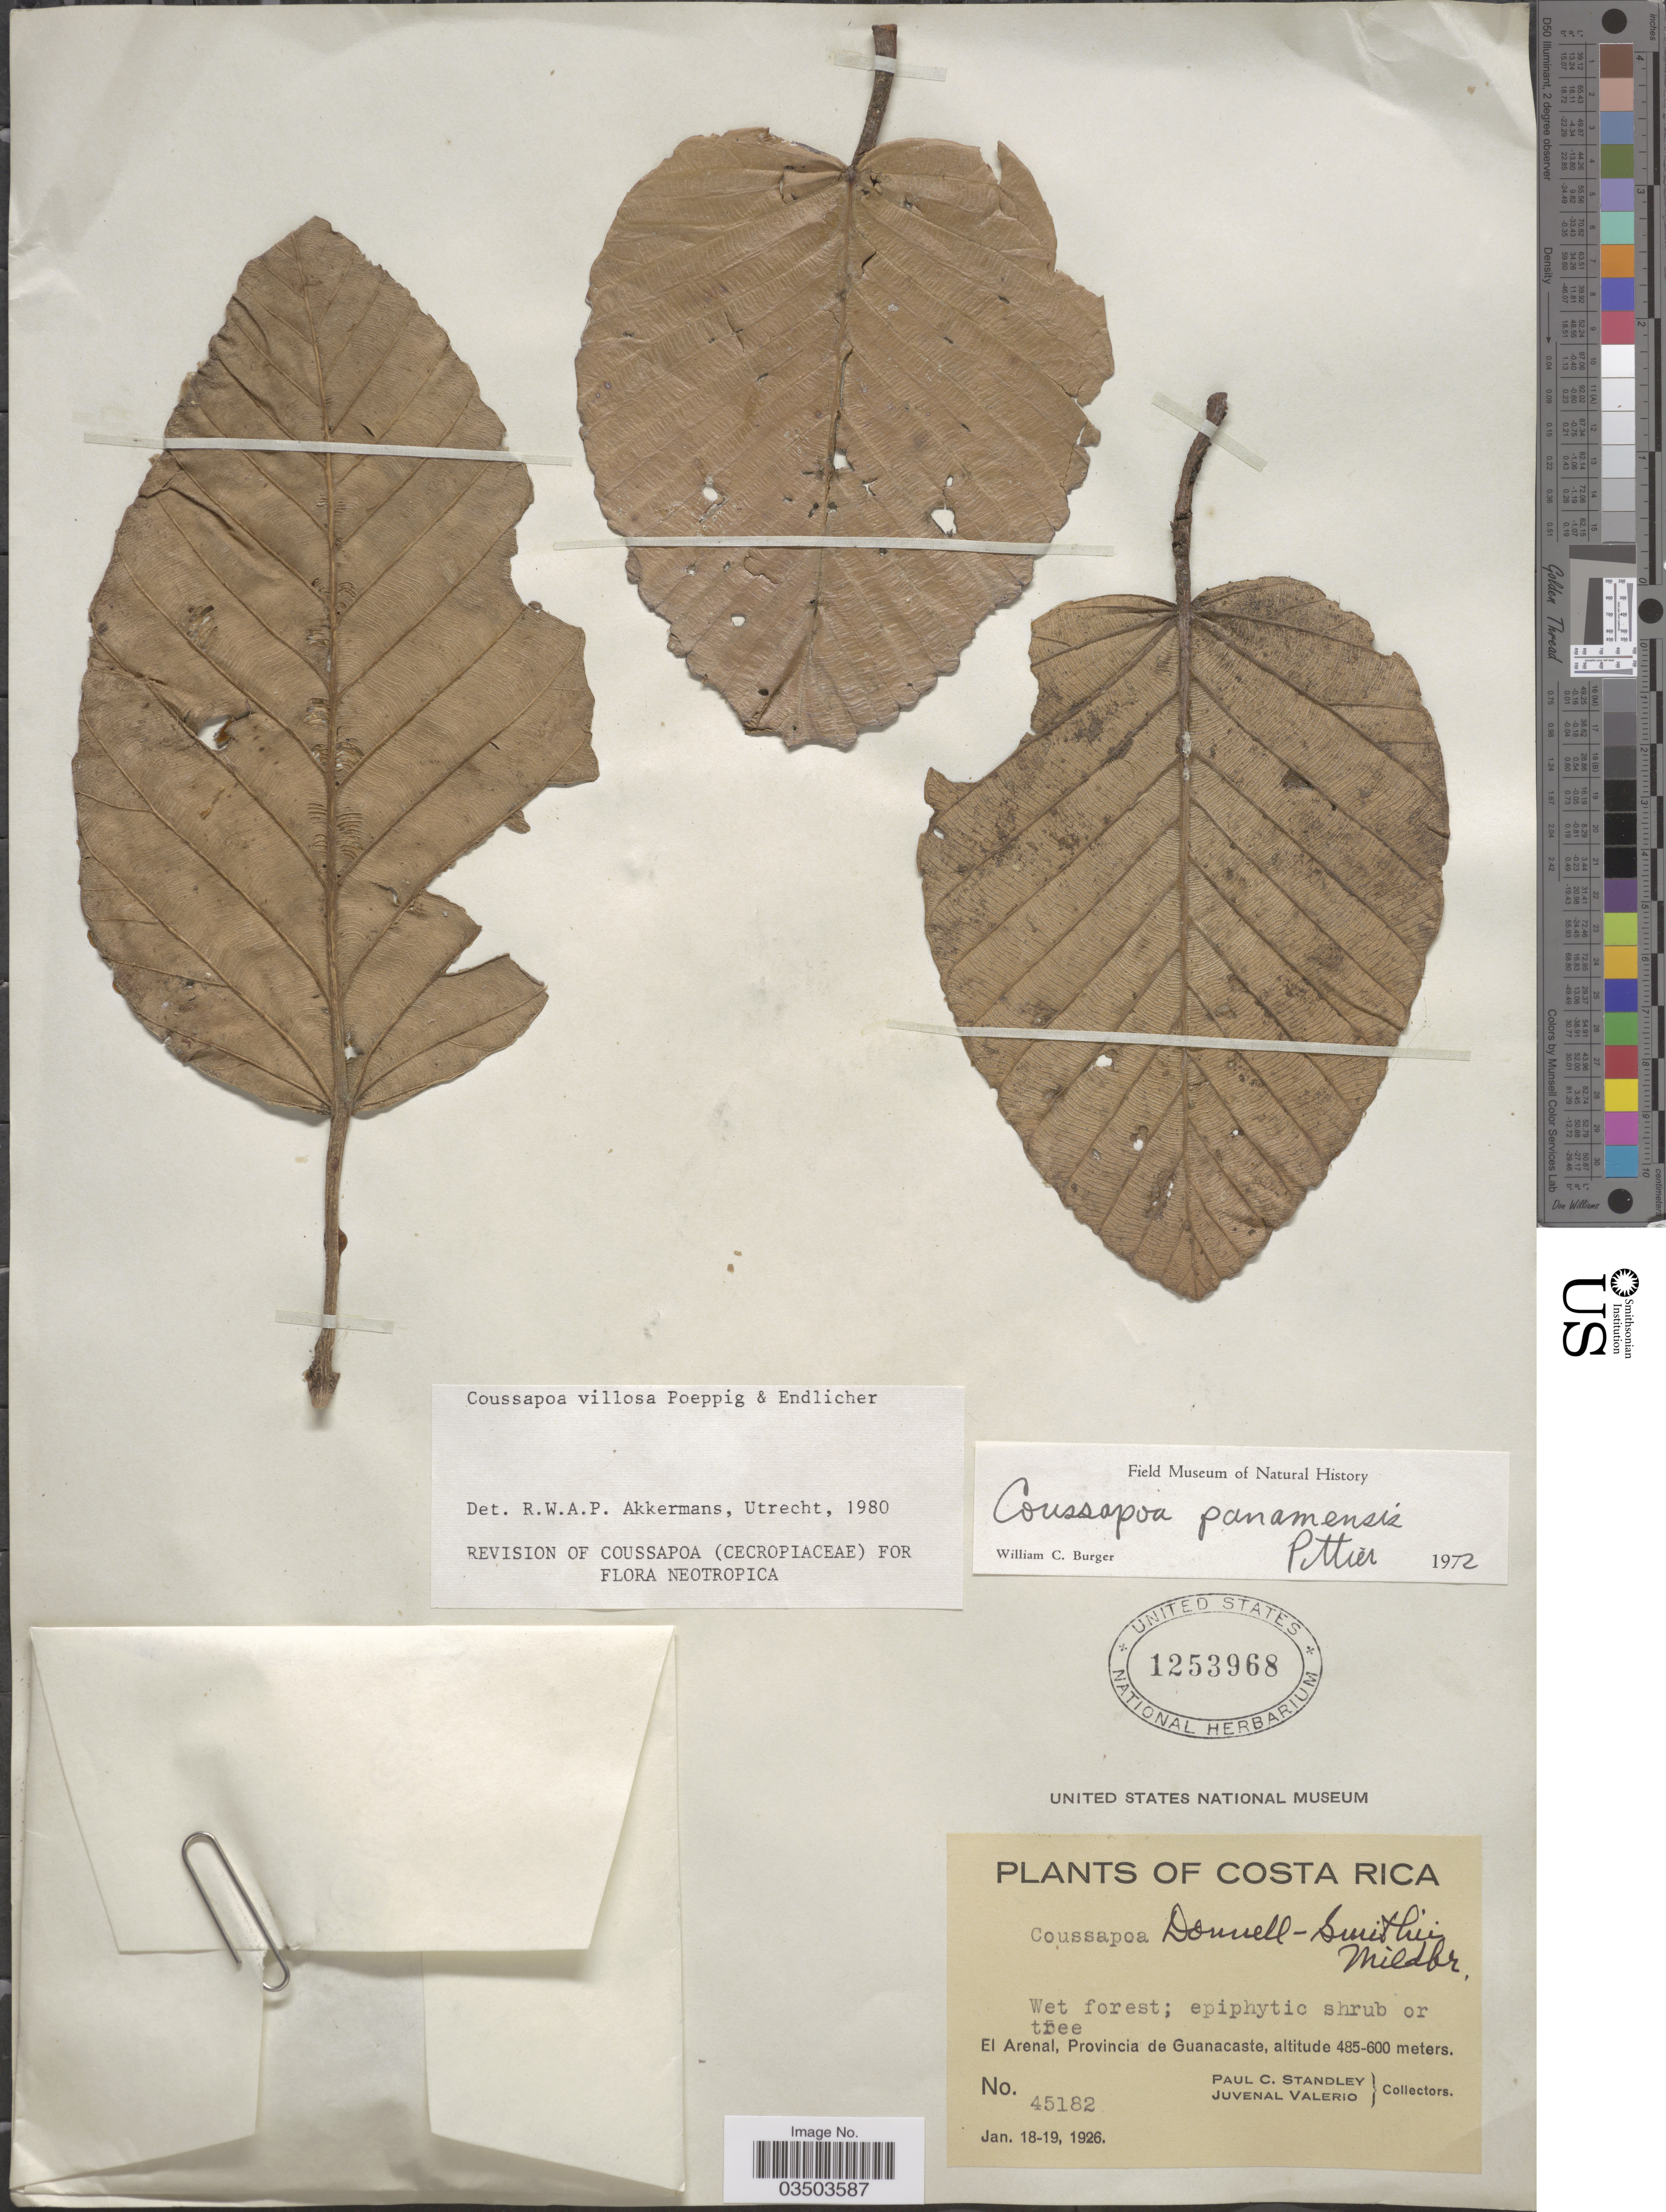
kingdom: Plantae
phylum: Tracheophyta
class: Magnoliopsida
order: Rosales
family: Urticaceae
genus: Coussapoa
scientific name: Coussapoa villosa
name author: Poepp. & Endl.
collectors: P. C. Standley & J. Valerio R.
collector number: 45182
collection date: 1926-01-18/1926-01-19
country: Costa Rica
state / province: Guanacaste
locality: El Arenal.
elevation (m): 485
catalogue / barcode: US 1253968